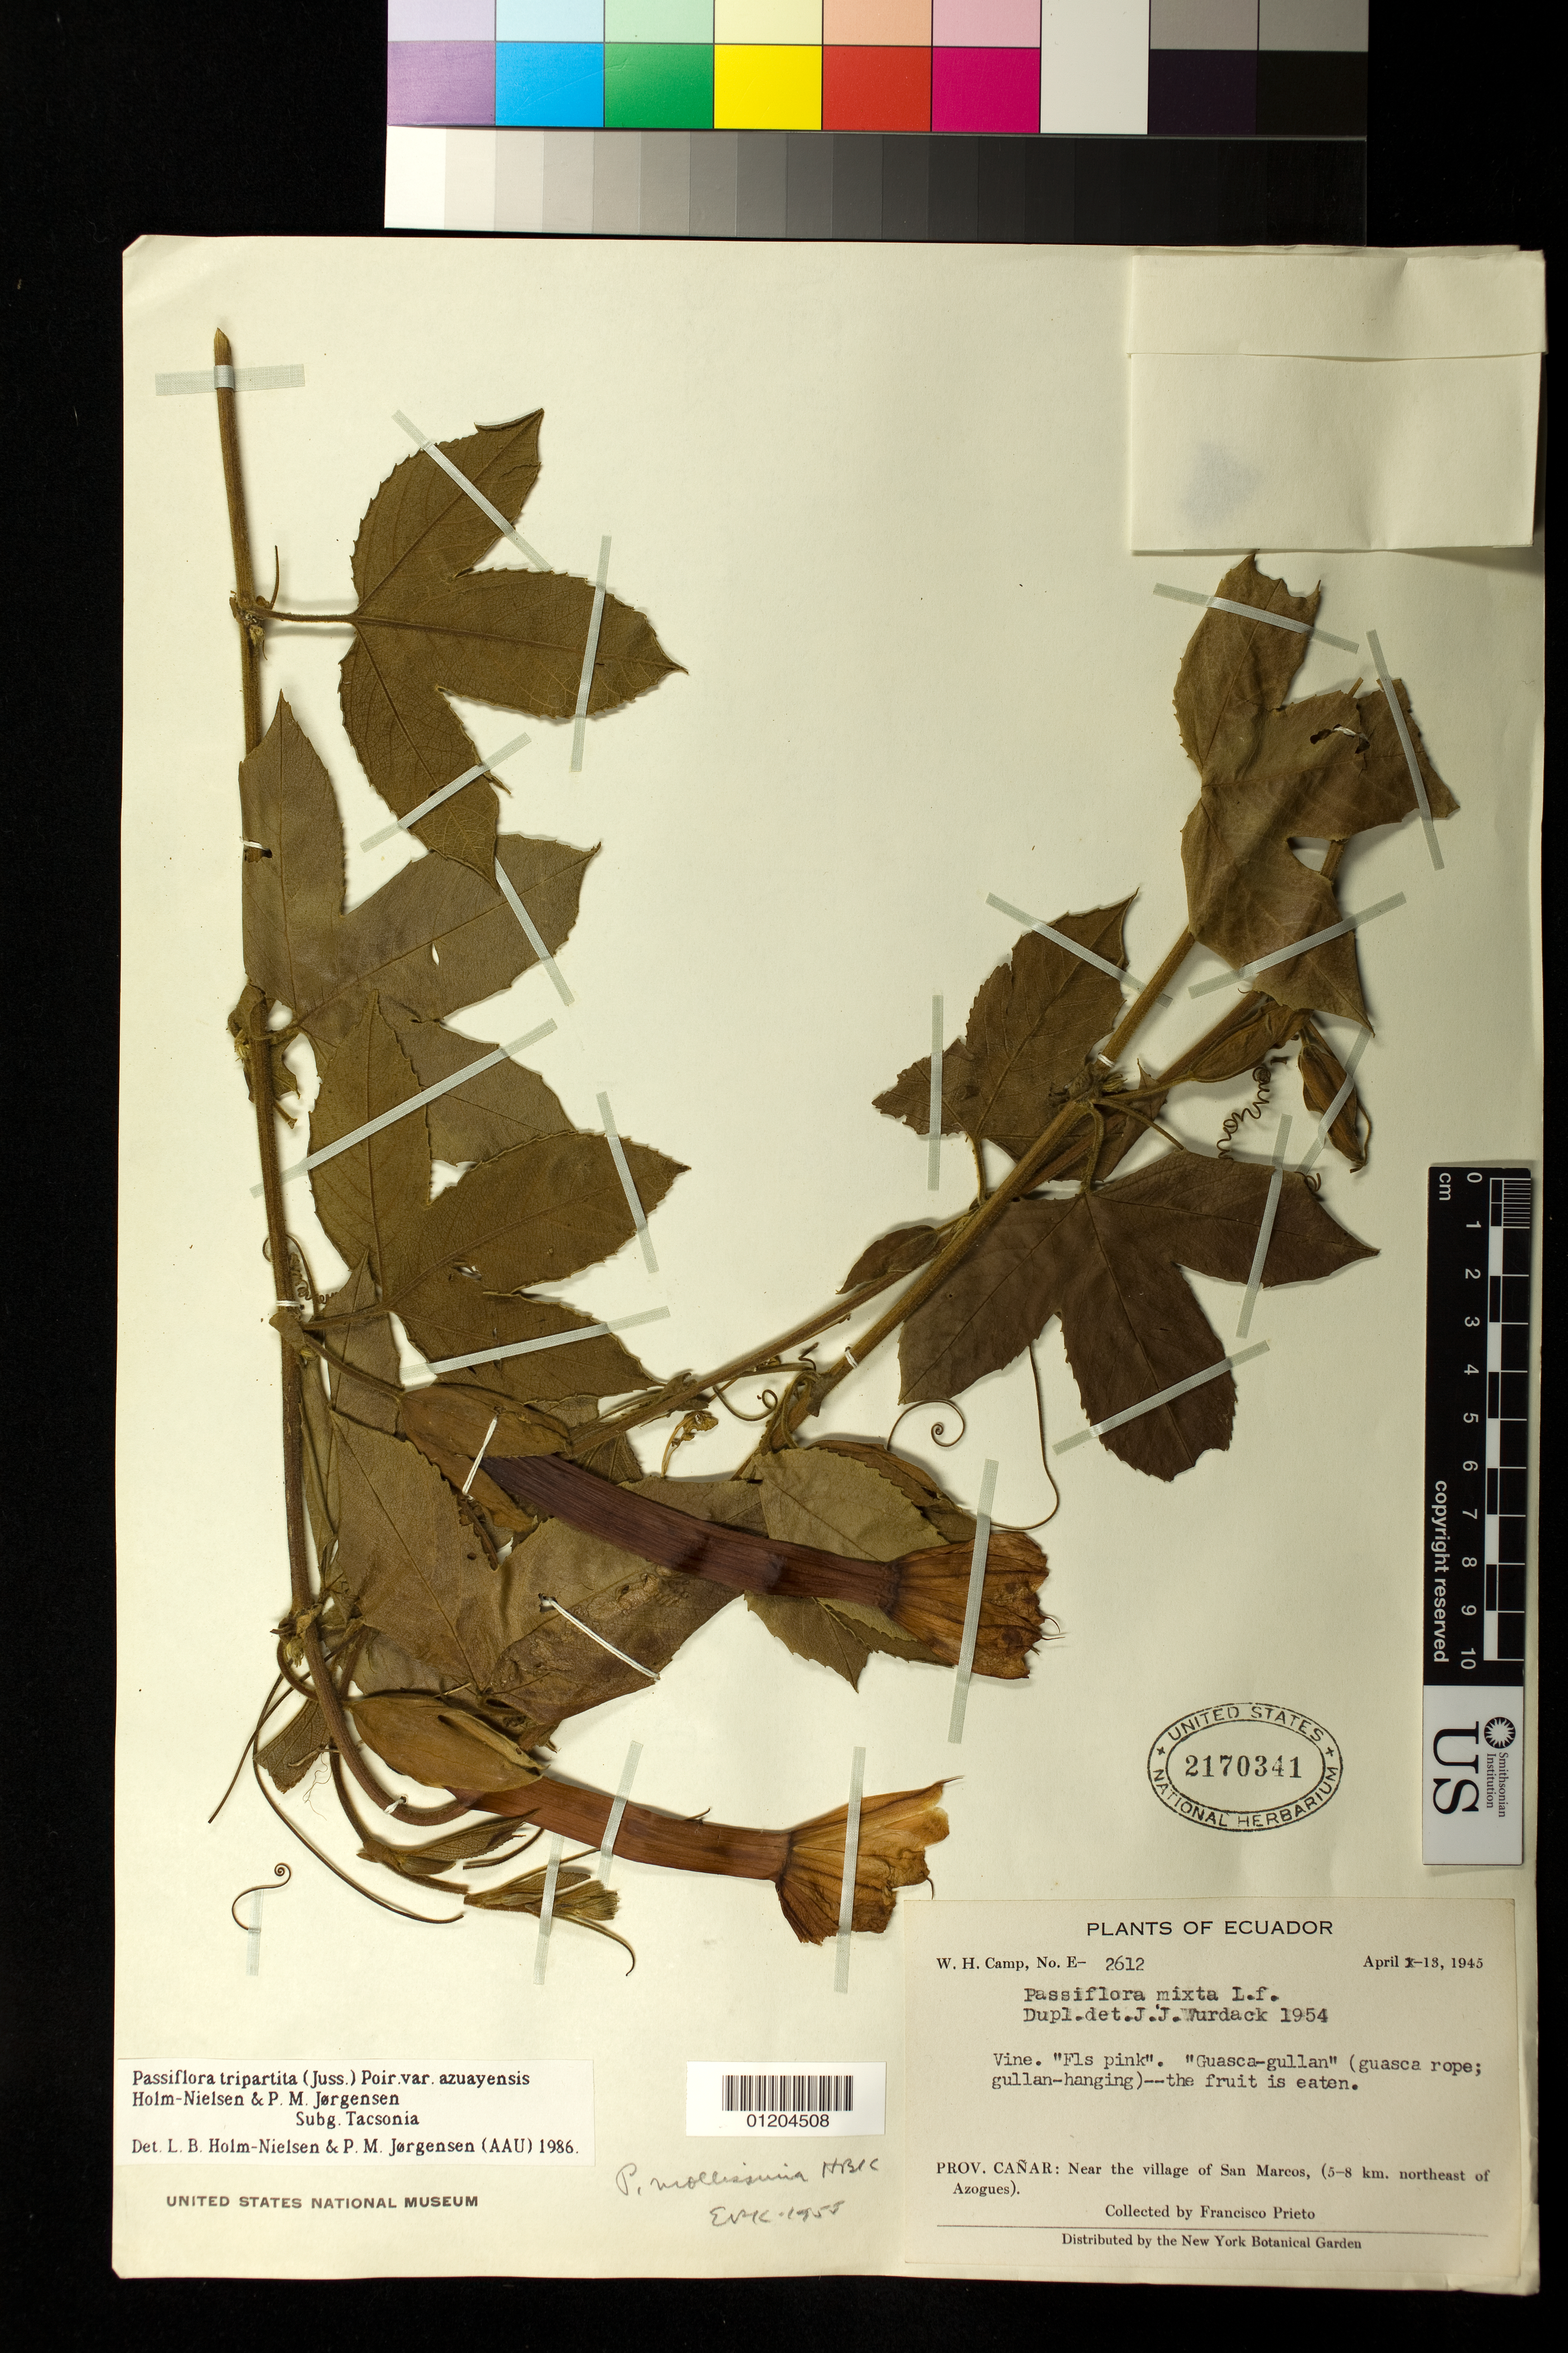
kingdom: Plantae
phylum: Tracheophyta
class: Magnoliopsida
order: Malpighiales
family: Passifloraceae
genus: Passiflora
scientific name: Passiflora tripartita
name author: (Juss.) Poir.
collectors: F. Prieto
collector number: E-2612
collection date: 1945-04-10/1945-04-13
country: Ecuador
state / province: Canar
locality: Near the village of San Marcos (5-8km. northeast of Azogues)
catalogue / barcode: US 2170341